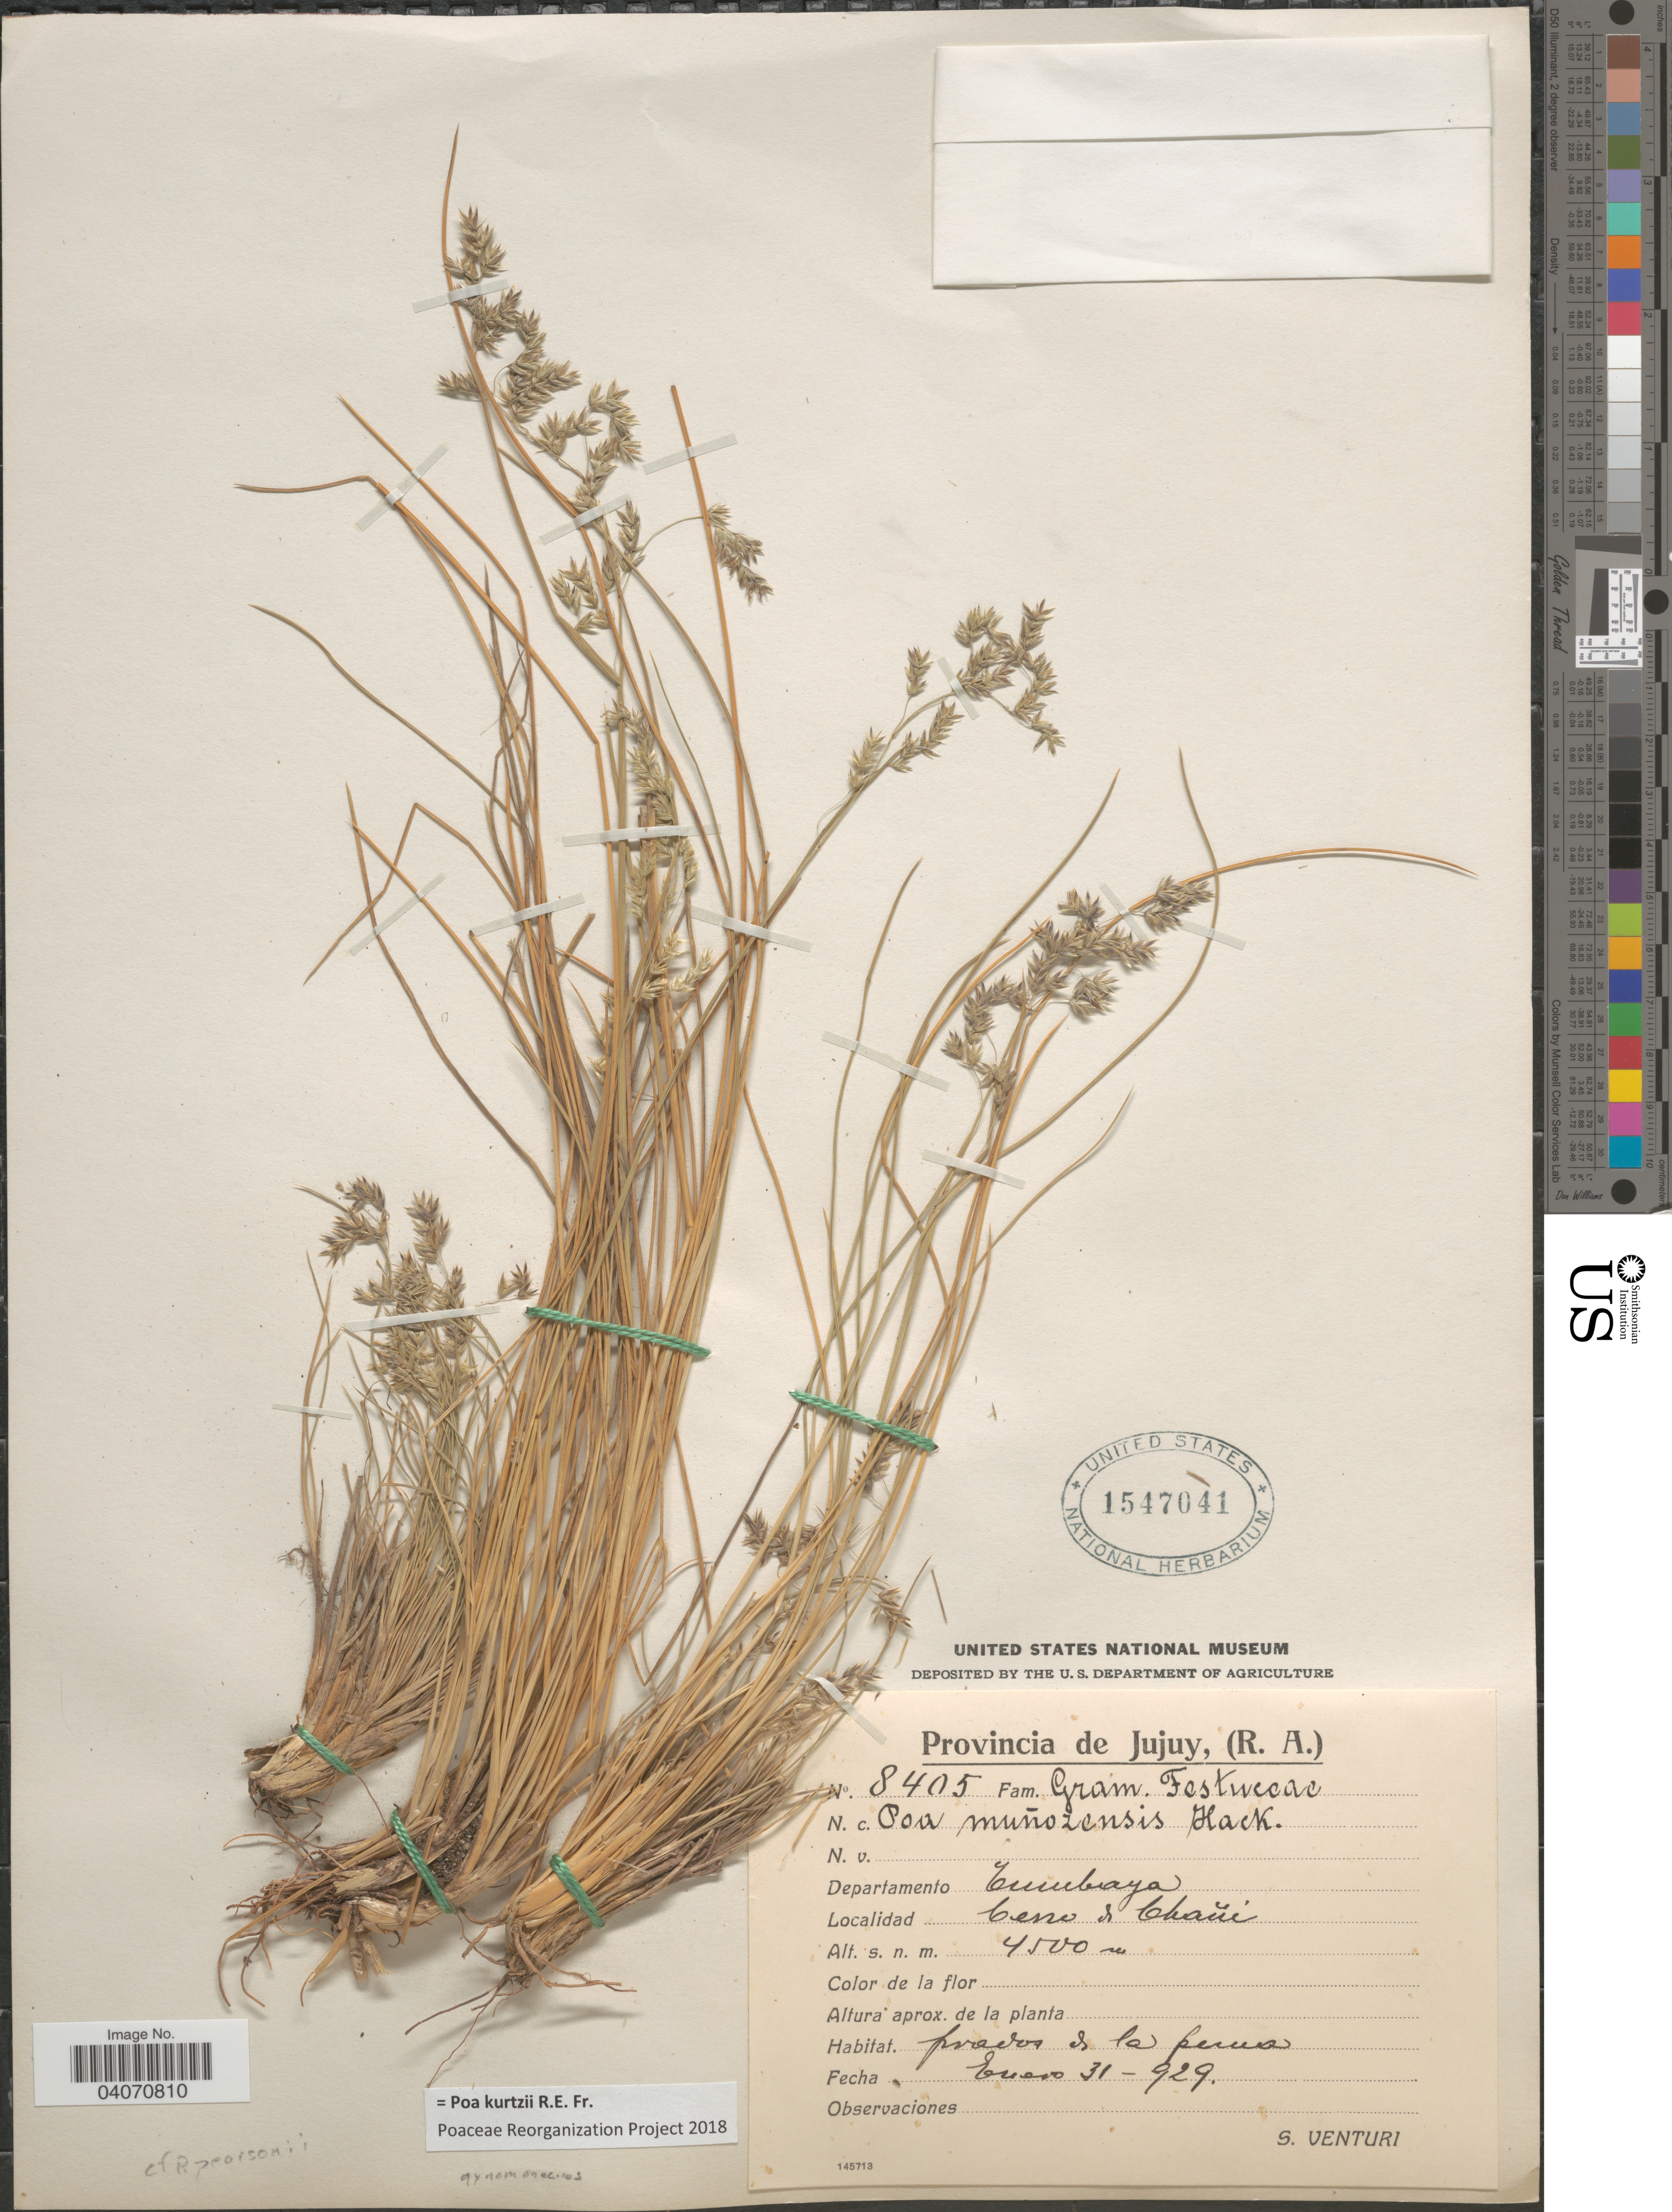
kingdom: Plantae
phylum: Tracheophyta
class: Liliopsida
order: Poales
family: Poaceae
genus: Poa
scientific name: Poa kurtzii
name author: R.E. Fr.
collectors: S. Venturi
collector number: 8405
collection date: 1929-01-31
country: Argentina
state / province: Jujuy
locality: Departamento Tumbaya. Cerro de Chañi.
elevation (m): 4500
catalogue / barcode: US 1547041